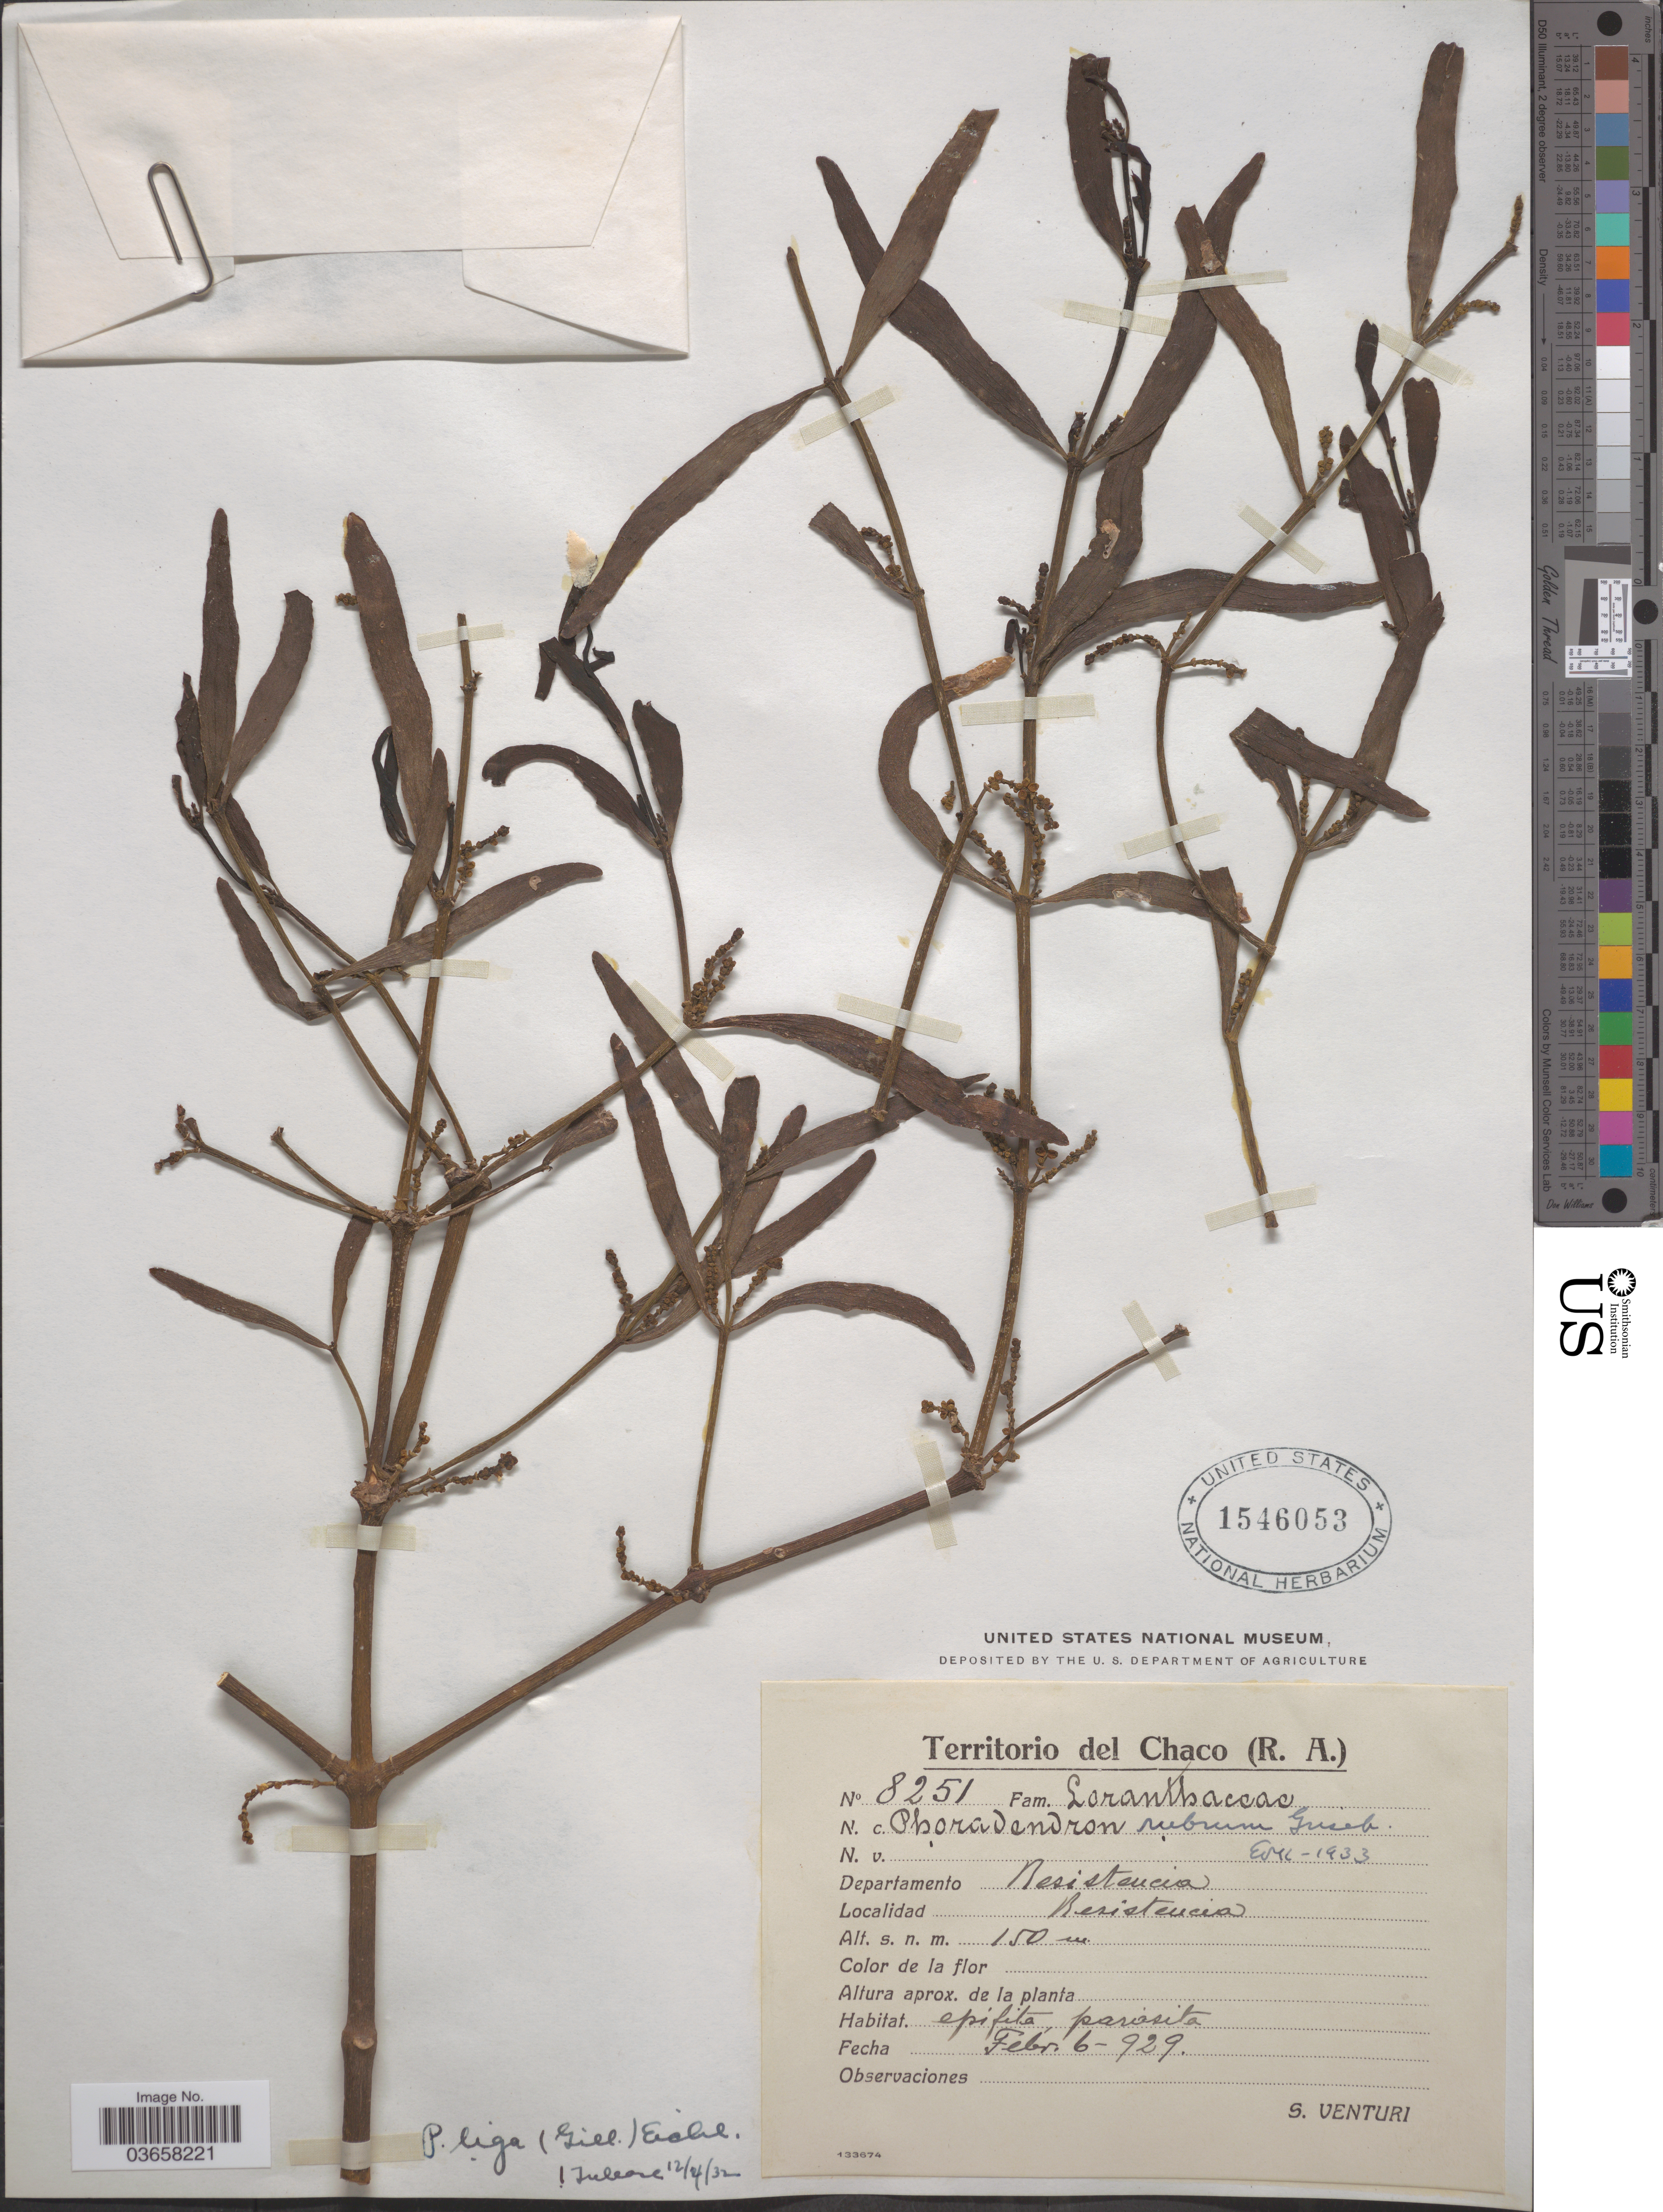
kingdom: Plantae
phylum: Tracheophyta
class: Magnoliopsida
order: Santalales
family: Viscaceae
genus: Phoradendron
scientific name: Phoradendron liga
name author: (Gillies ex Hook. & Arn.) Eichler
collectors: S. Venturi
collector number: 8251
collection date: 1929-02-06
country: Argentina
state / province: Chaco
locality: Departamento Resistencia. Resistencia.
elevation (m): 150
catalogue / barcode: US 1546053